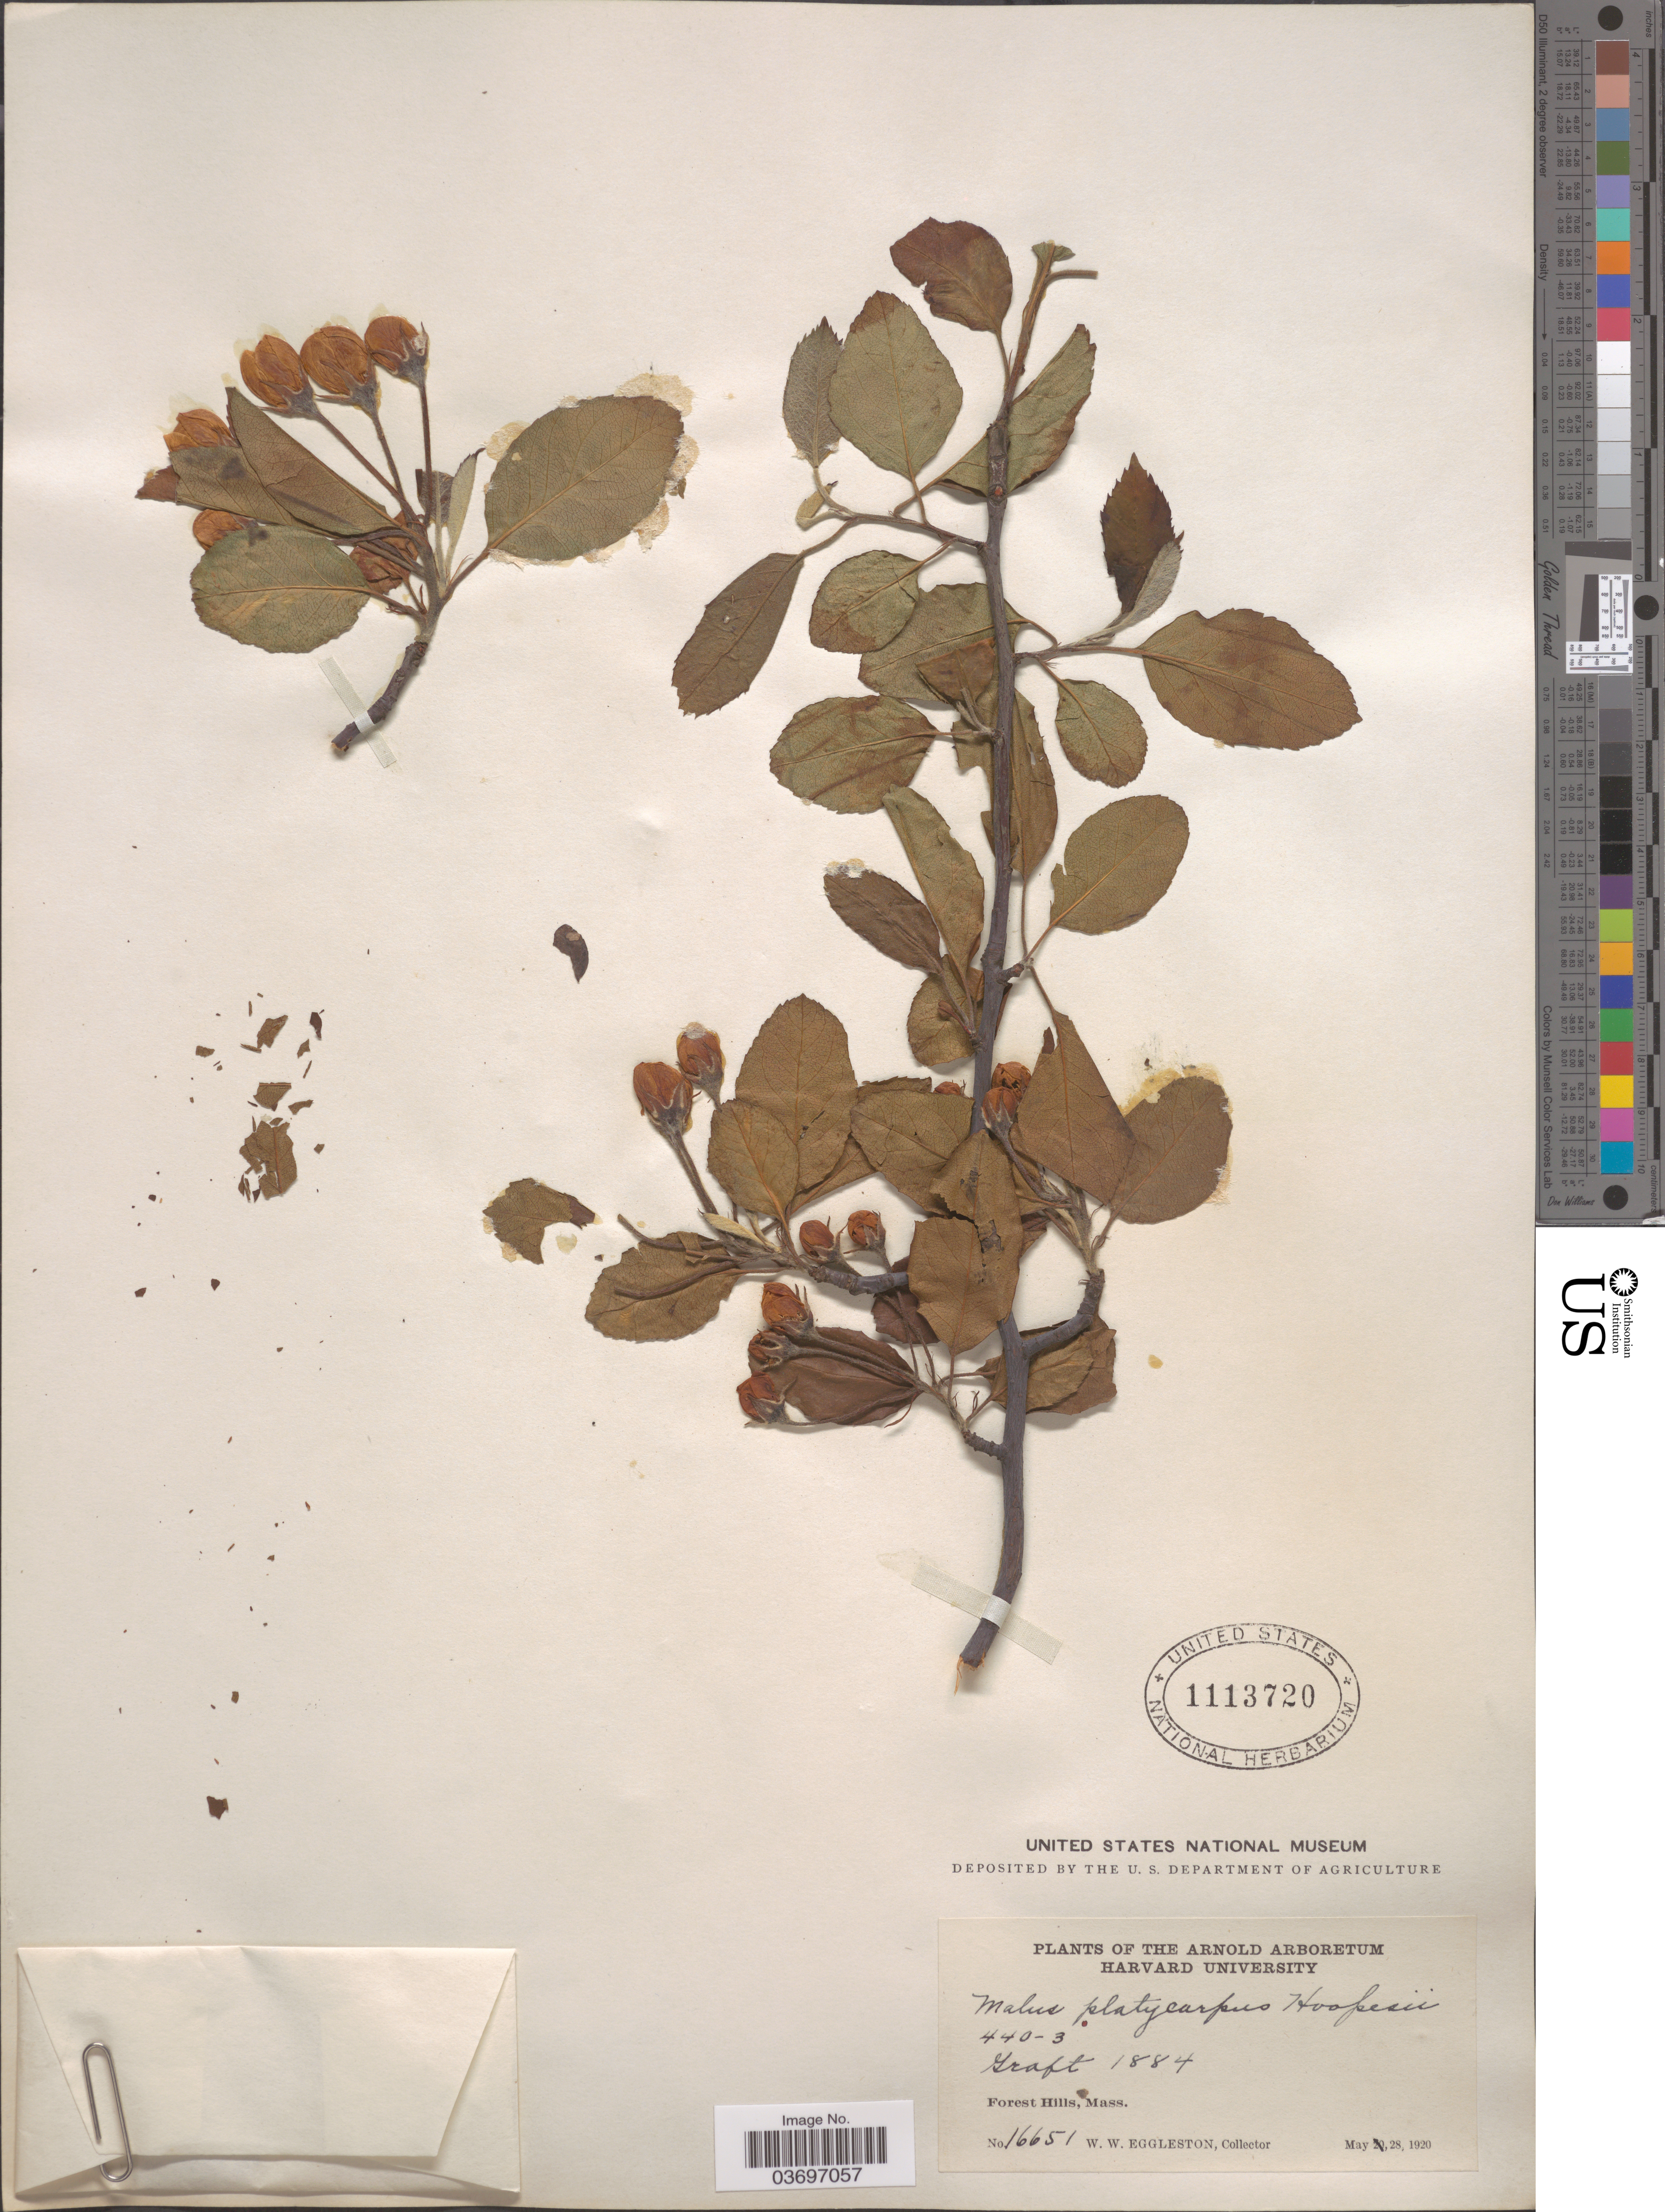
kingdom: Plantae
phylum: Tracheophyta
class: Magnoliopsida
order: Rosales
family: Rosaceae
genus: Malus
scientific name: Malus platycarpa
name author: Rehder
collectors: W. W. Eggleston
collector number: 16651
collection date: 1920-05-28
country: United States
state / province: Massachusetts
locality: Forest Hills.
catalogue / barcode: US 1113720